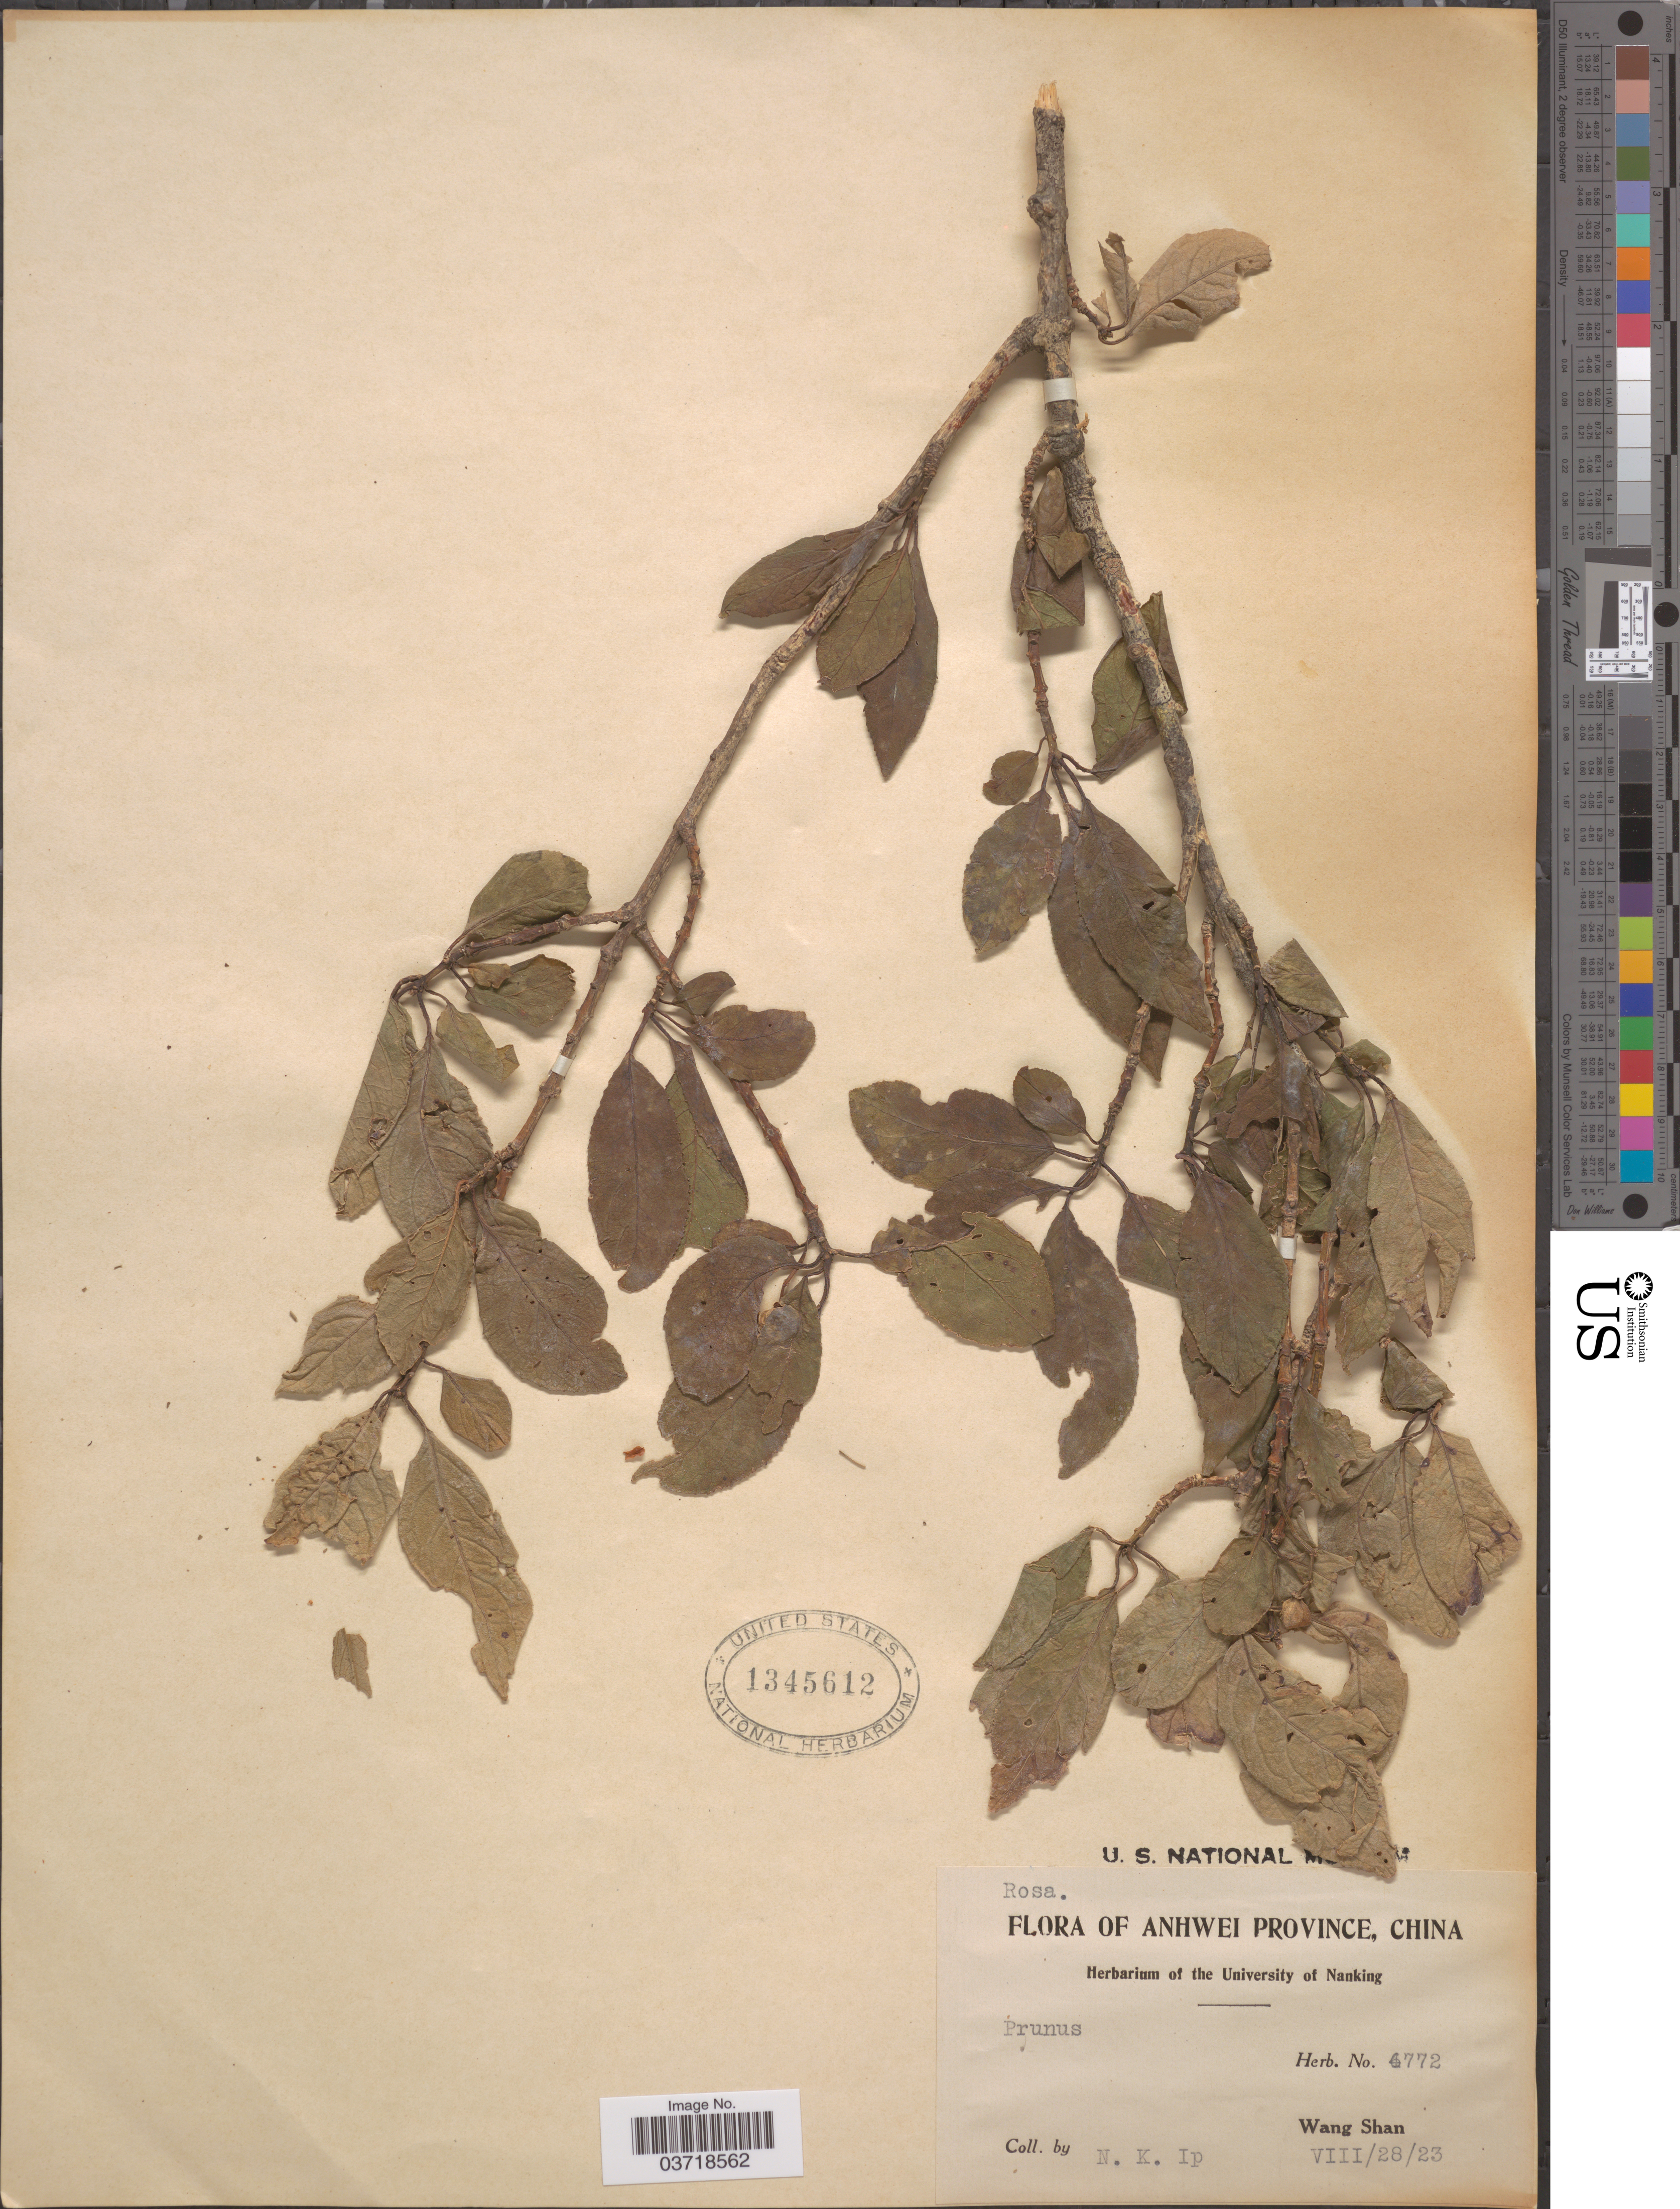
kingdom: Plantae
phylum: Tracheophyta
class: Magnoliopsida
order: Rosales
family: Rosaceae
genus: Prunus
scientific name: Prunus sp.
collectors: N. Ip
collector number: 4772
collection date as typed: Transcribed d/m/y: 28/8/23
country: China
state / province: Anhui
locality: Anhwei Province. Wang Shan.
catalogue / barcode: US 1345612